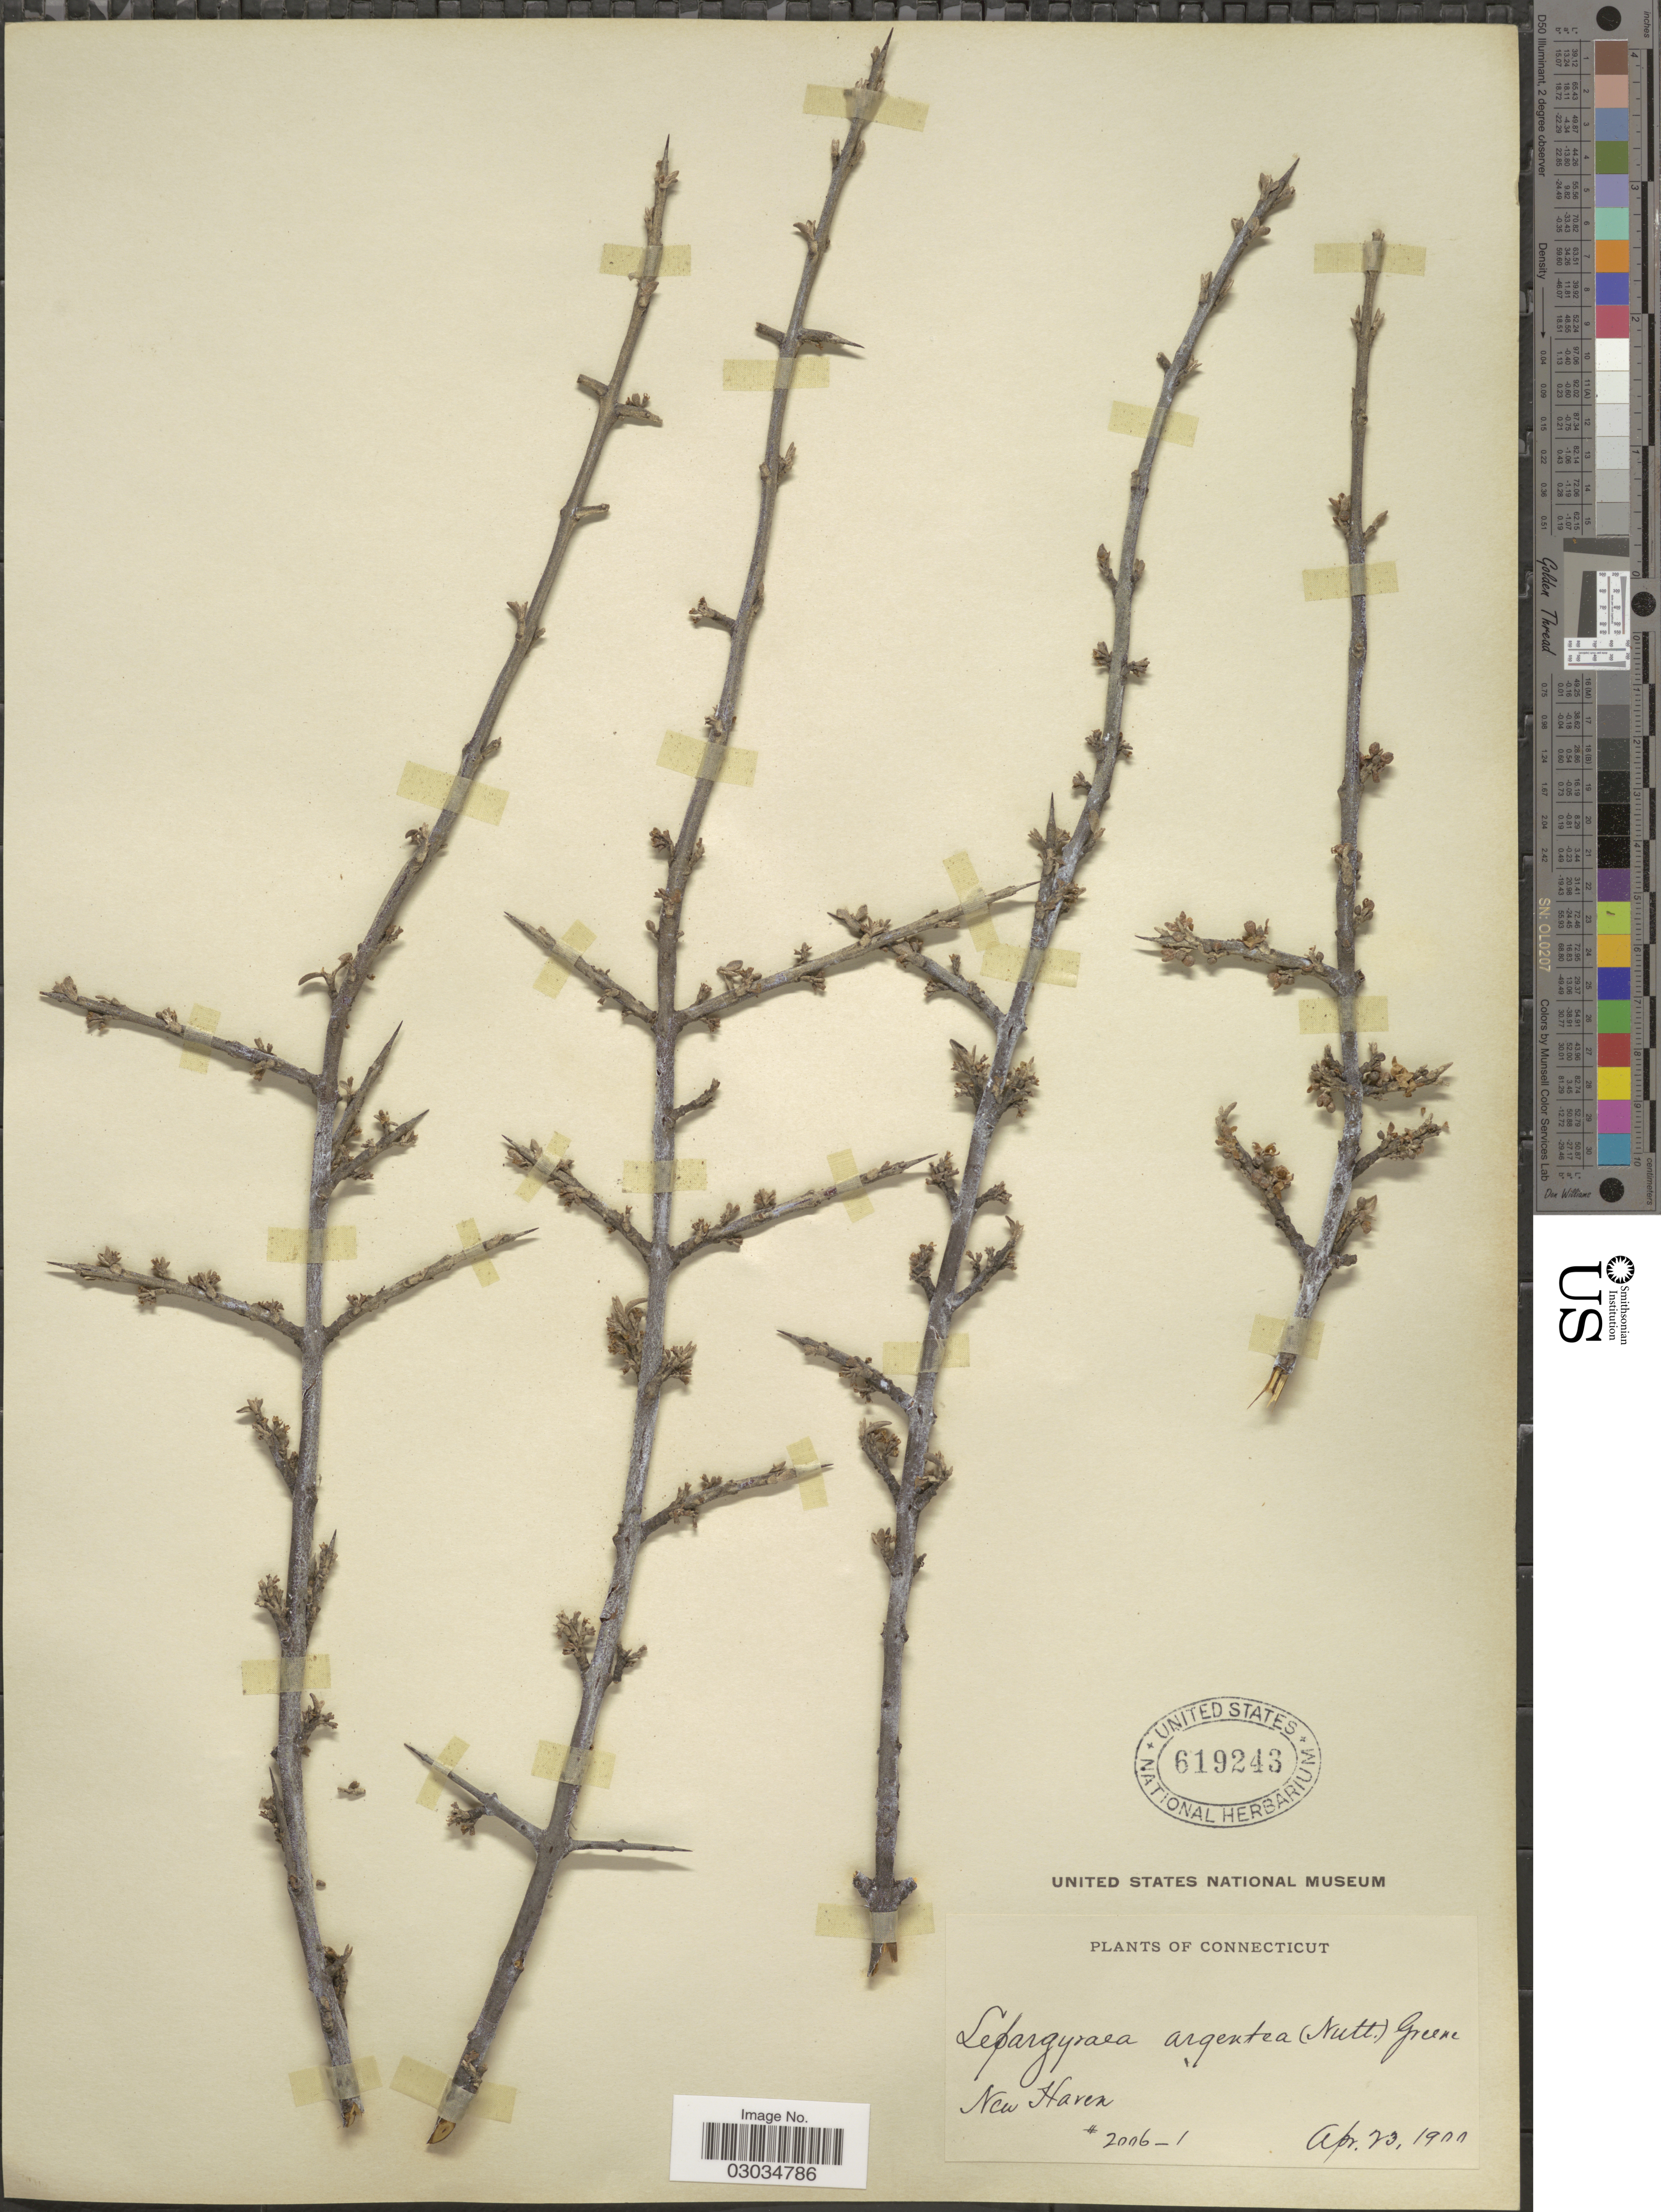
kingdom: Plantae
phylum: Tracheophyta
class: Magnoliopsida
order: Rosales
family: Elaeagnaceae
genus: Shepherdia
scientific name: Shepherdia argentea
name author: (Pursh) Nutt.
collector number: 2006-1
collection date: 1900-04-23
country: United States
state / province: Connecticut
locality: New Haven.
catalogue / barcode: US 619243